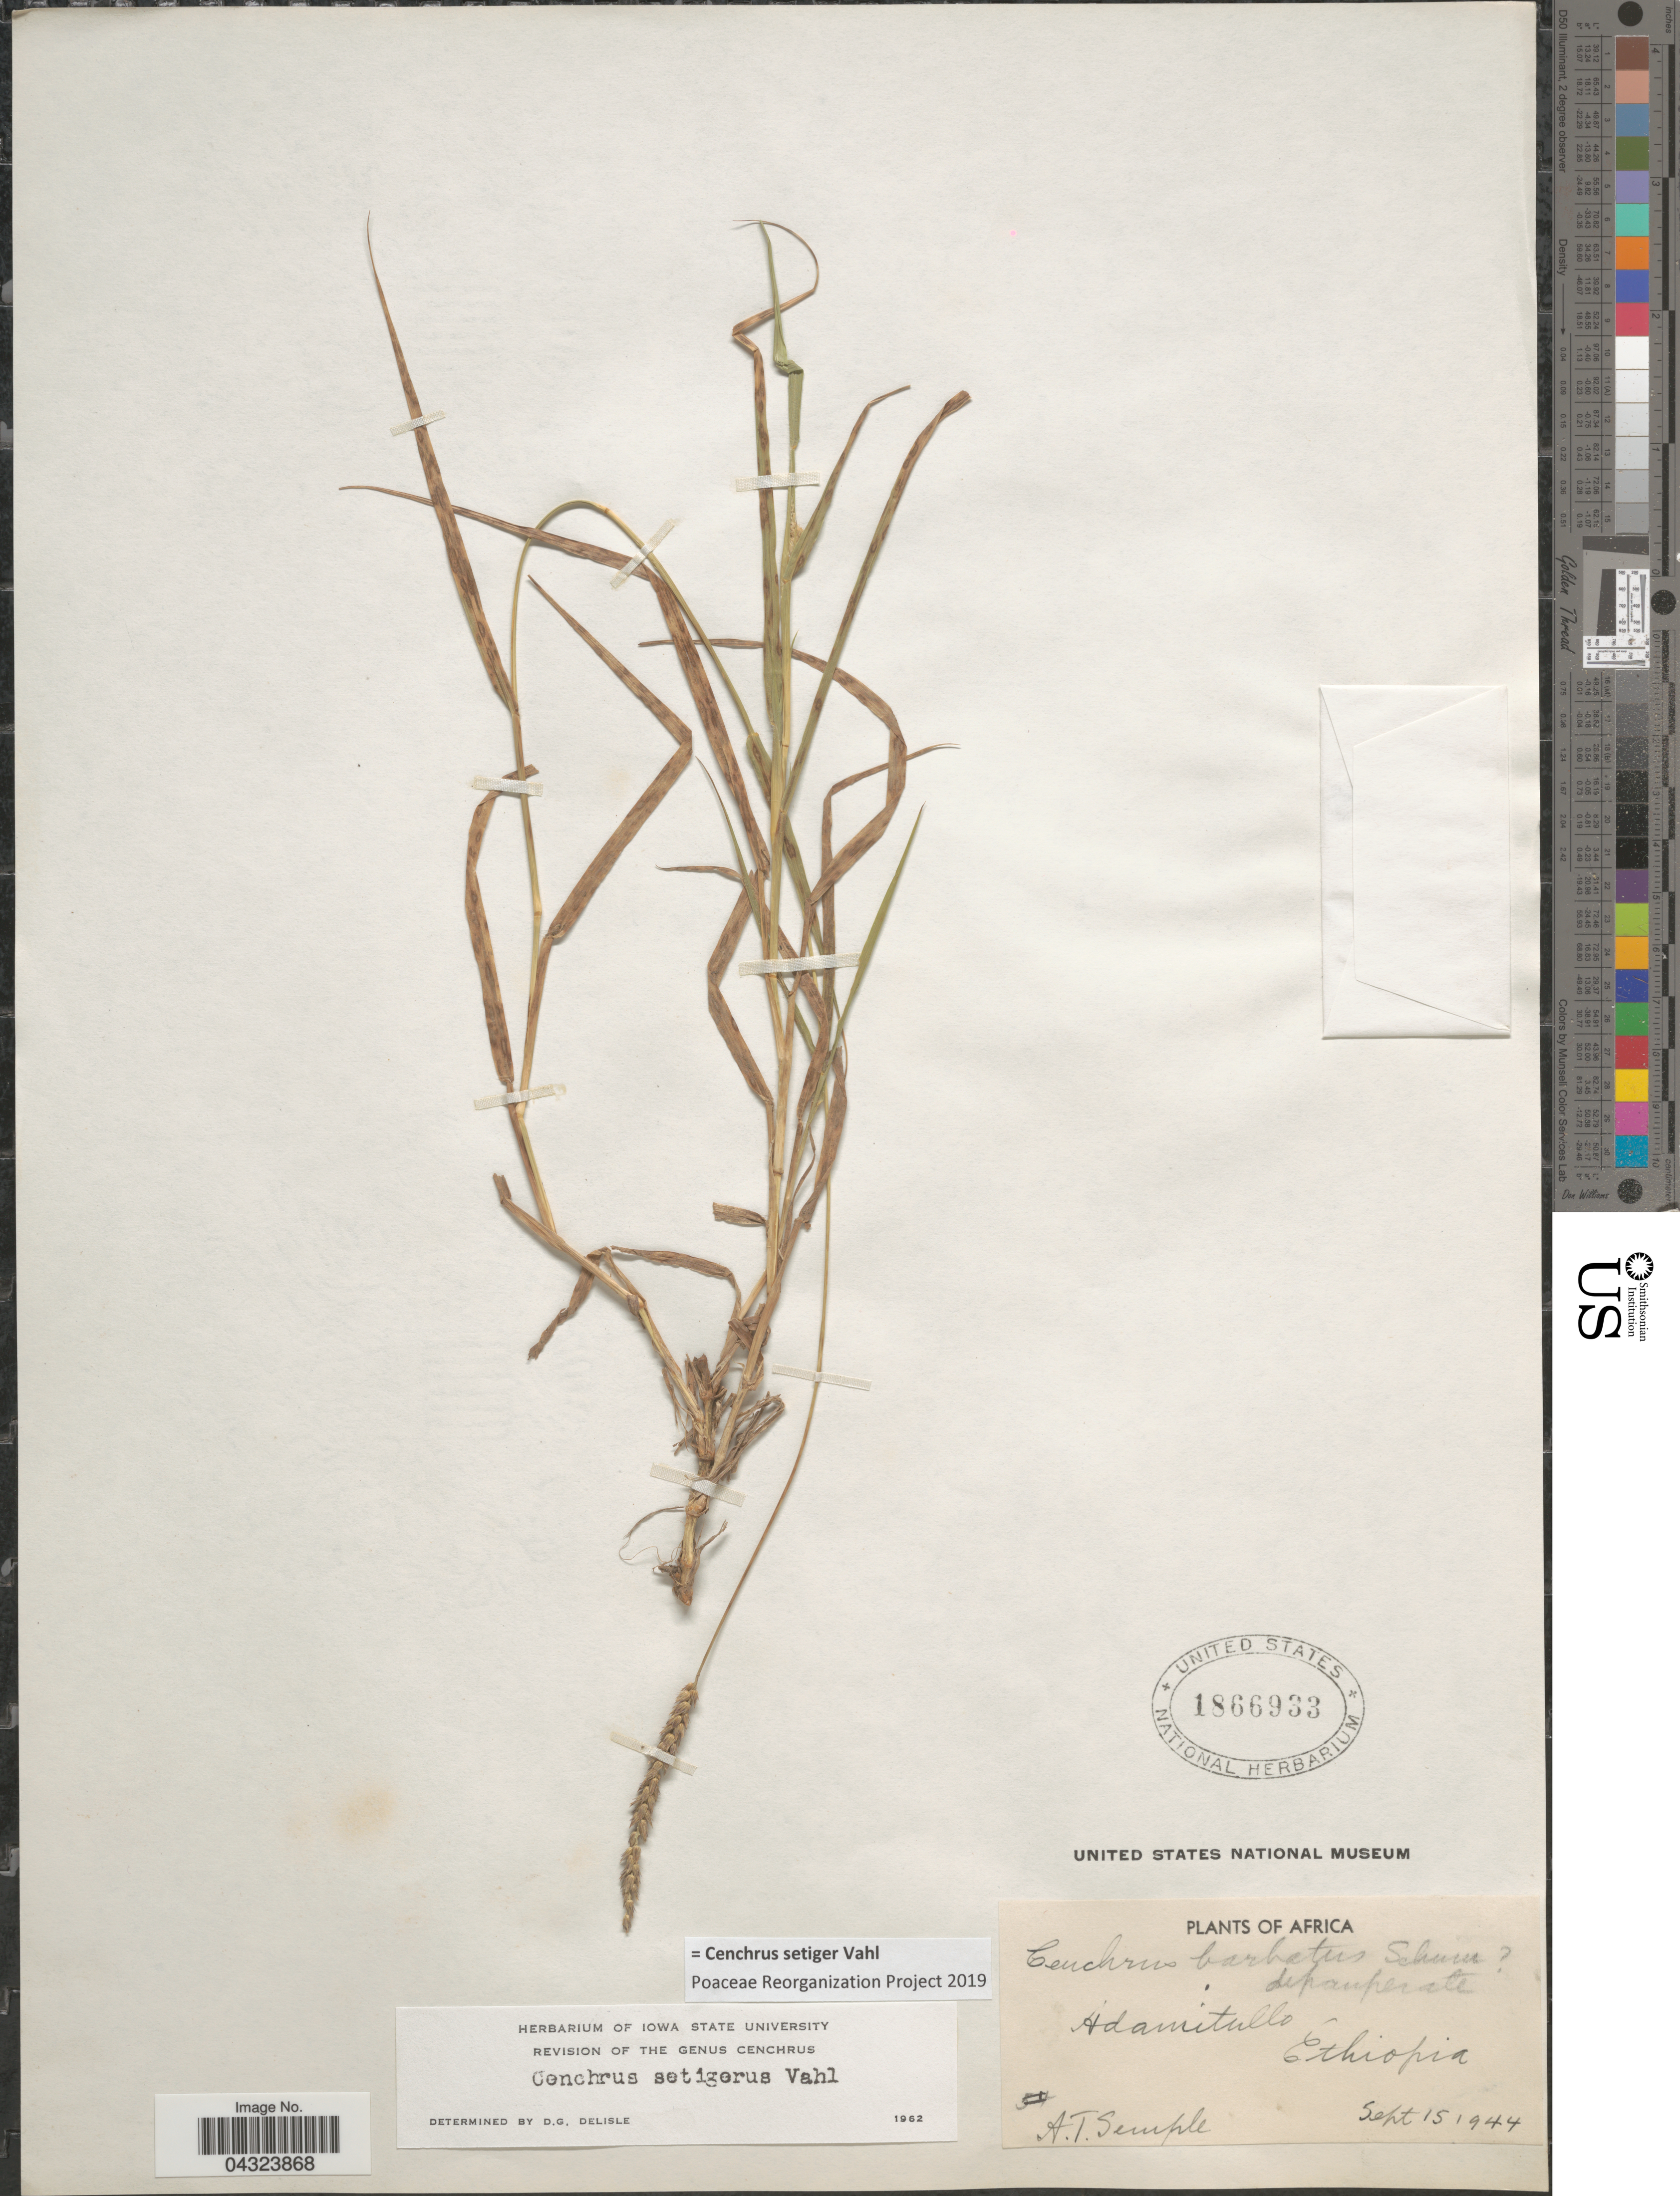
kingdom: Plantae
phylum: Tracheophyta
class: Liliopsida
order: Poales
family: Poaceae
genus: Cenchrus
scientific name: Cenchrus setiger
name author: Vahl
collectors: A. Semple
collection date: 1944-09-15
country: Ethiopia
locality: Adamitullo.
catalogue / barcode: US 1866933